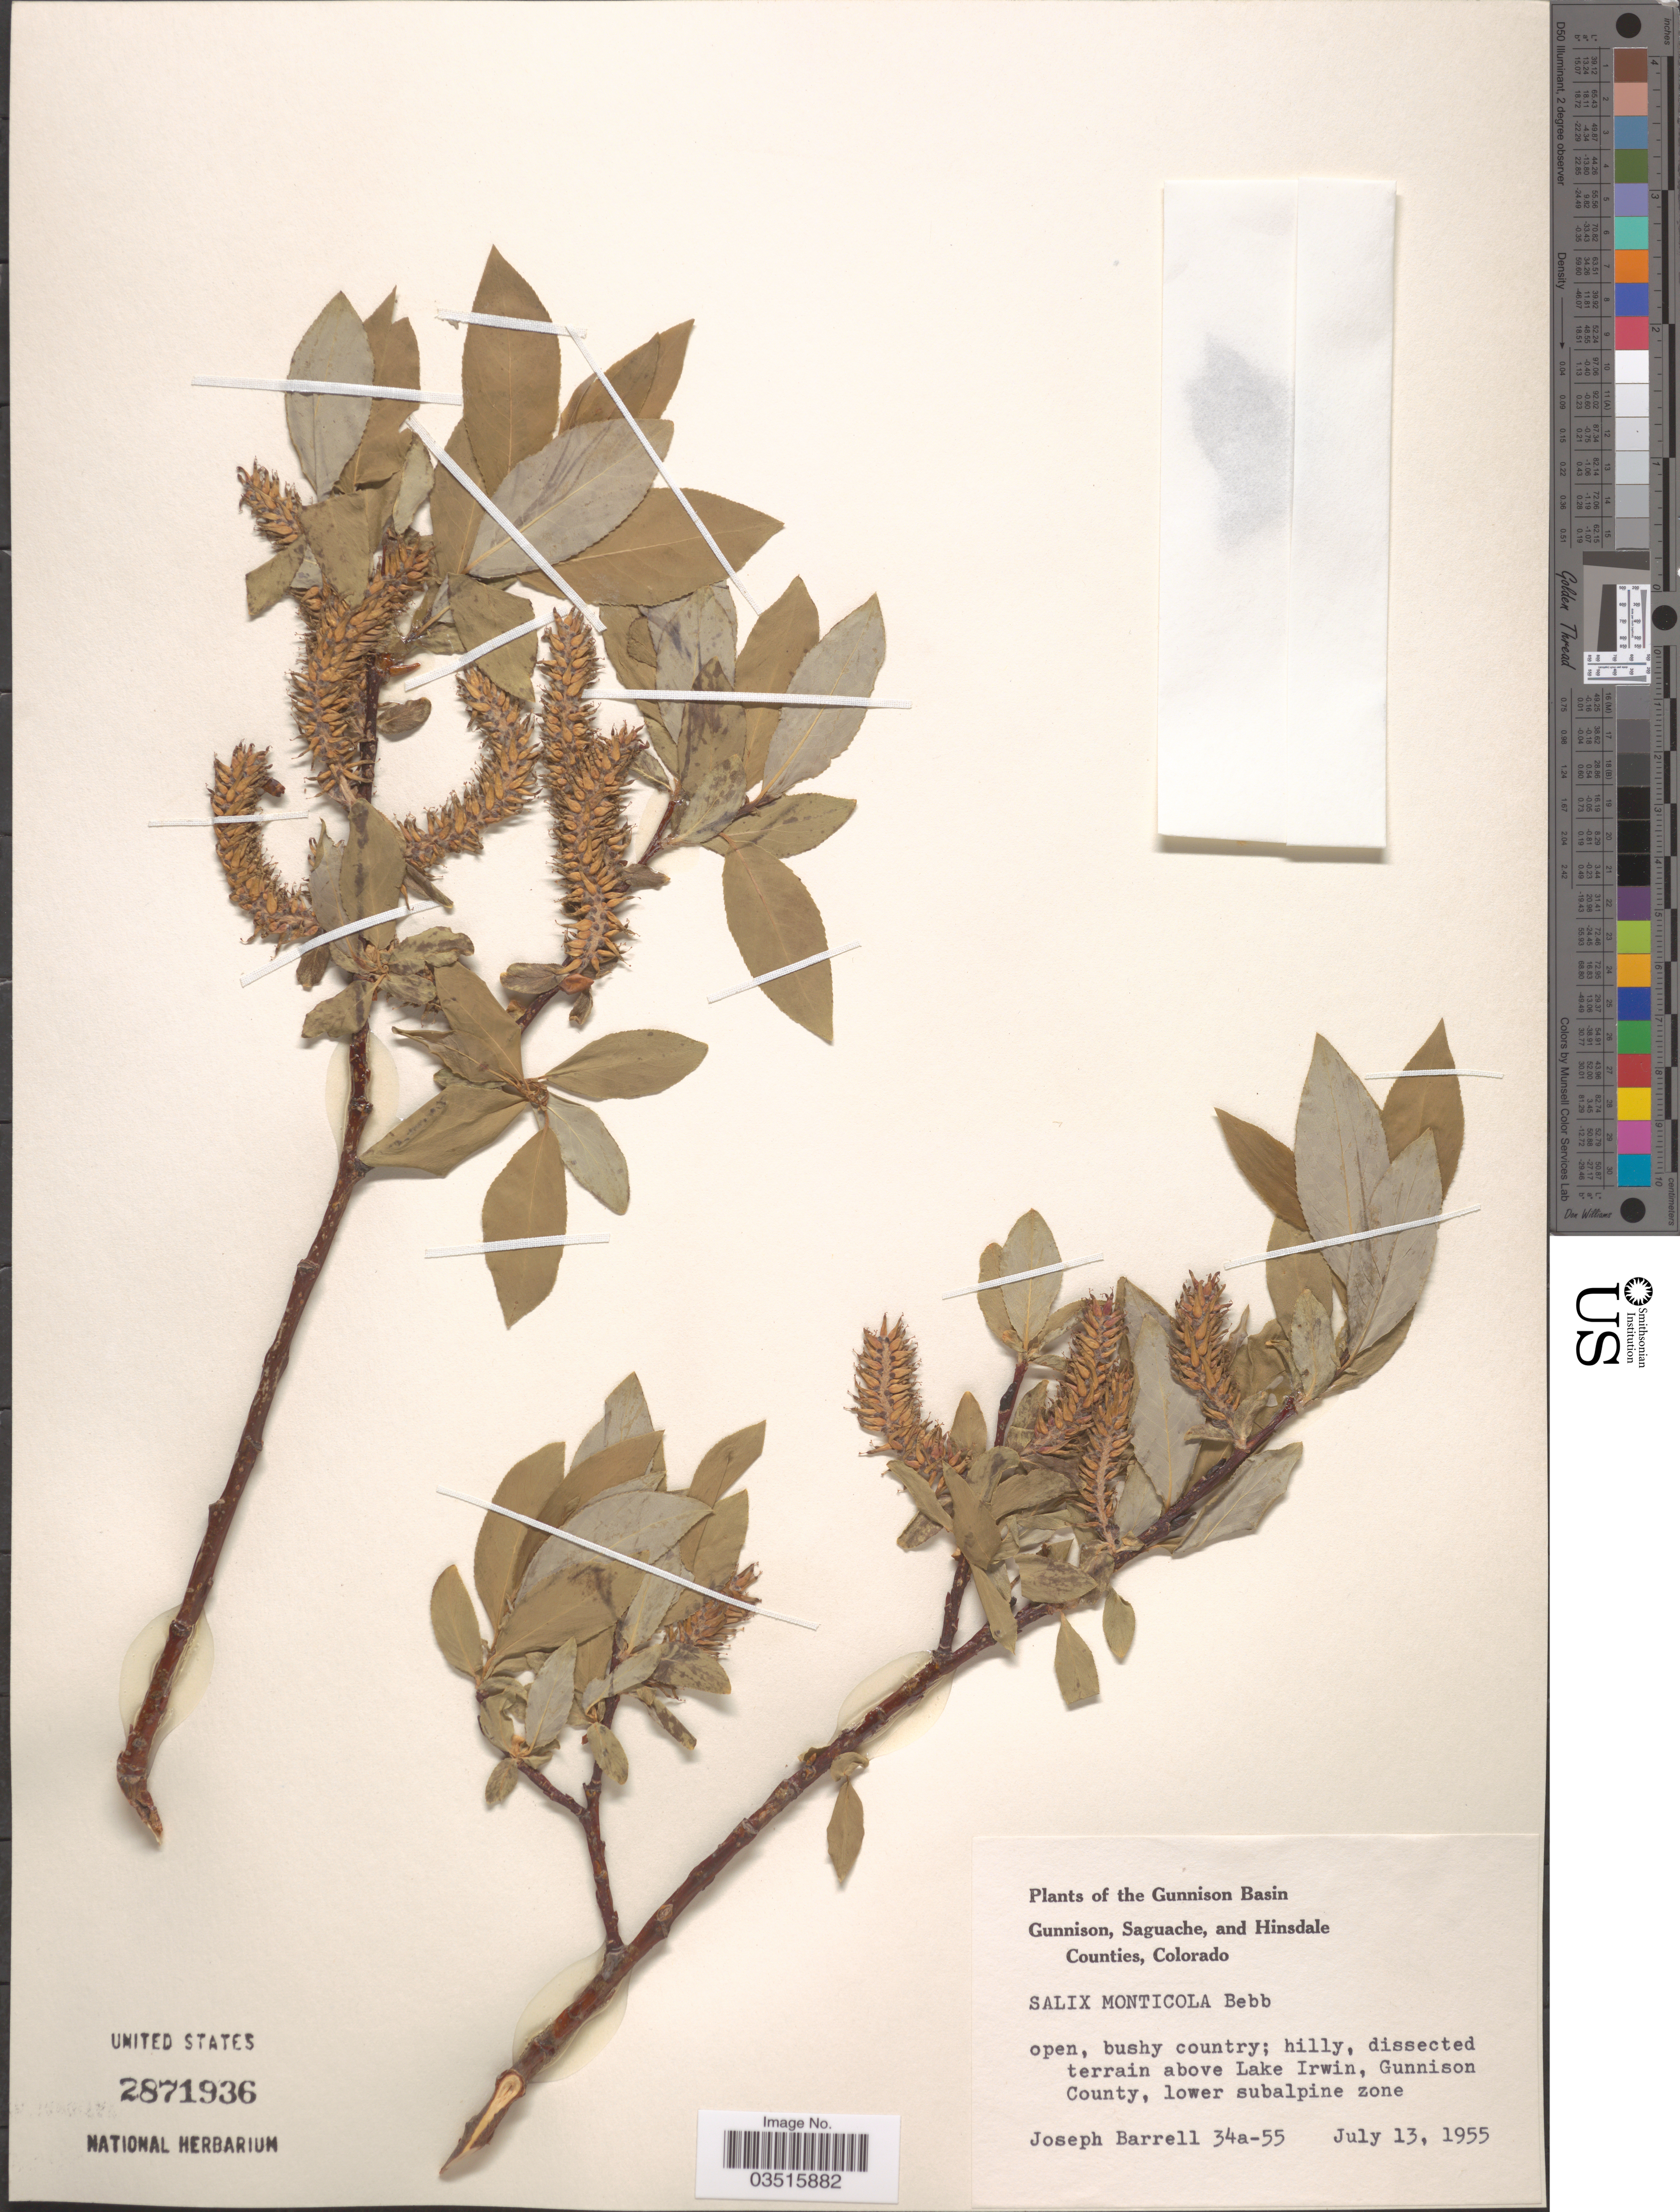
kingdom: Plantae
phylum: Tracheophyta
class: Magnoliopsida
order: Malpighiales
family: Salicaceae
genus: Salix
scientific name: Salix monticola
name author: Bebb.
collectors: J. Barrell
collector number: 34a-55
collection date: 1955-07-13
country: United States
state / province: Colorado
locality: The Gunnison Basin. Above Lake Irwin, Gunnison County, lower subalpine zone.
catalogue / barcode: US 2871936